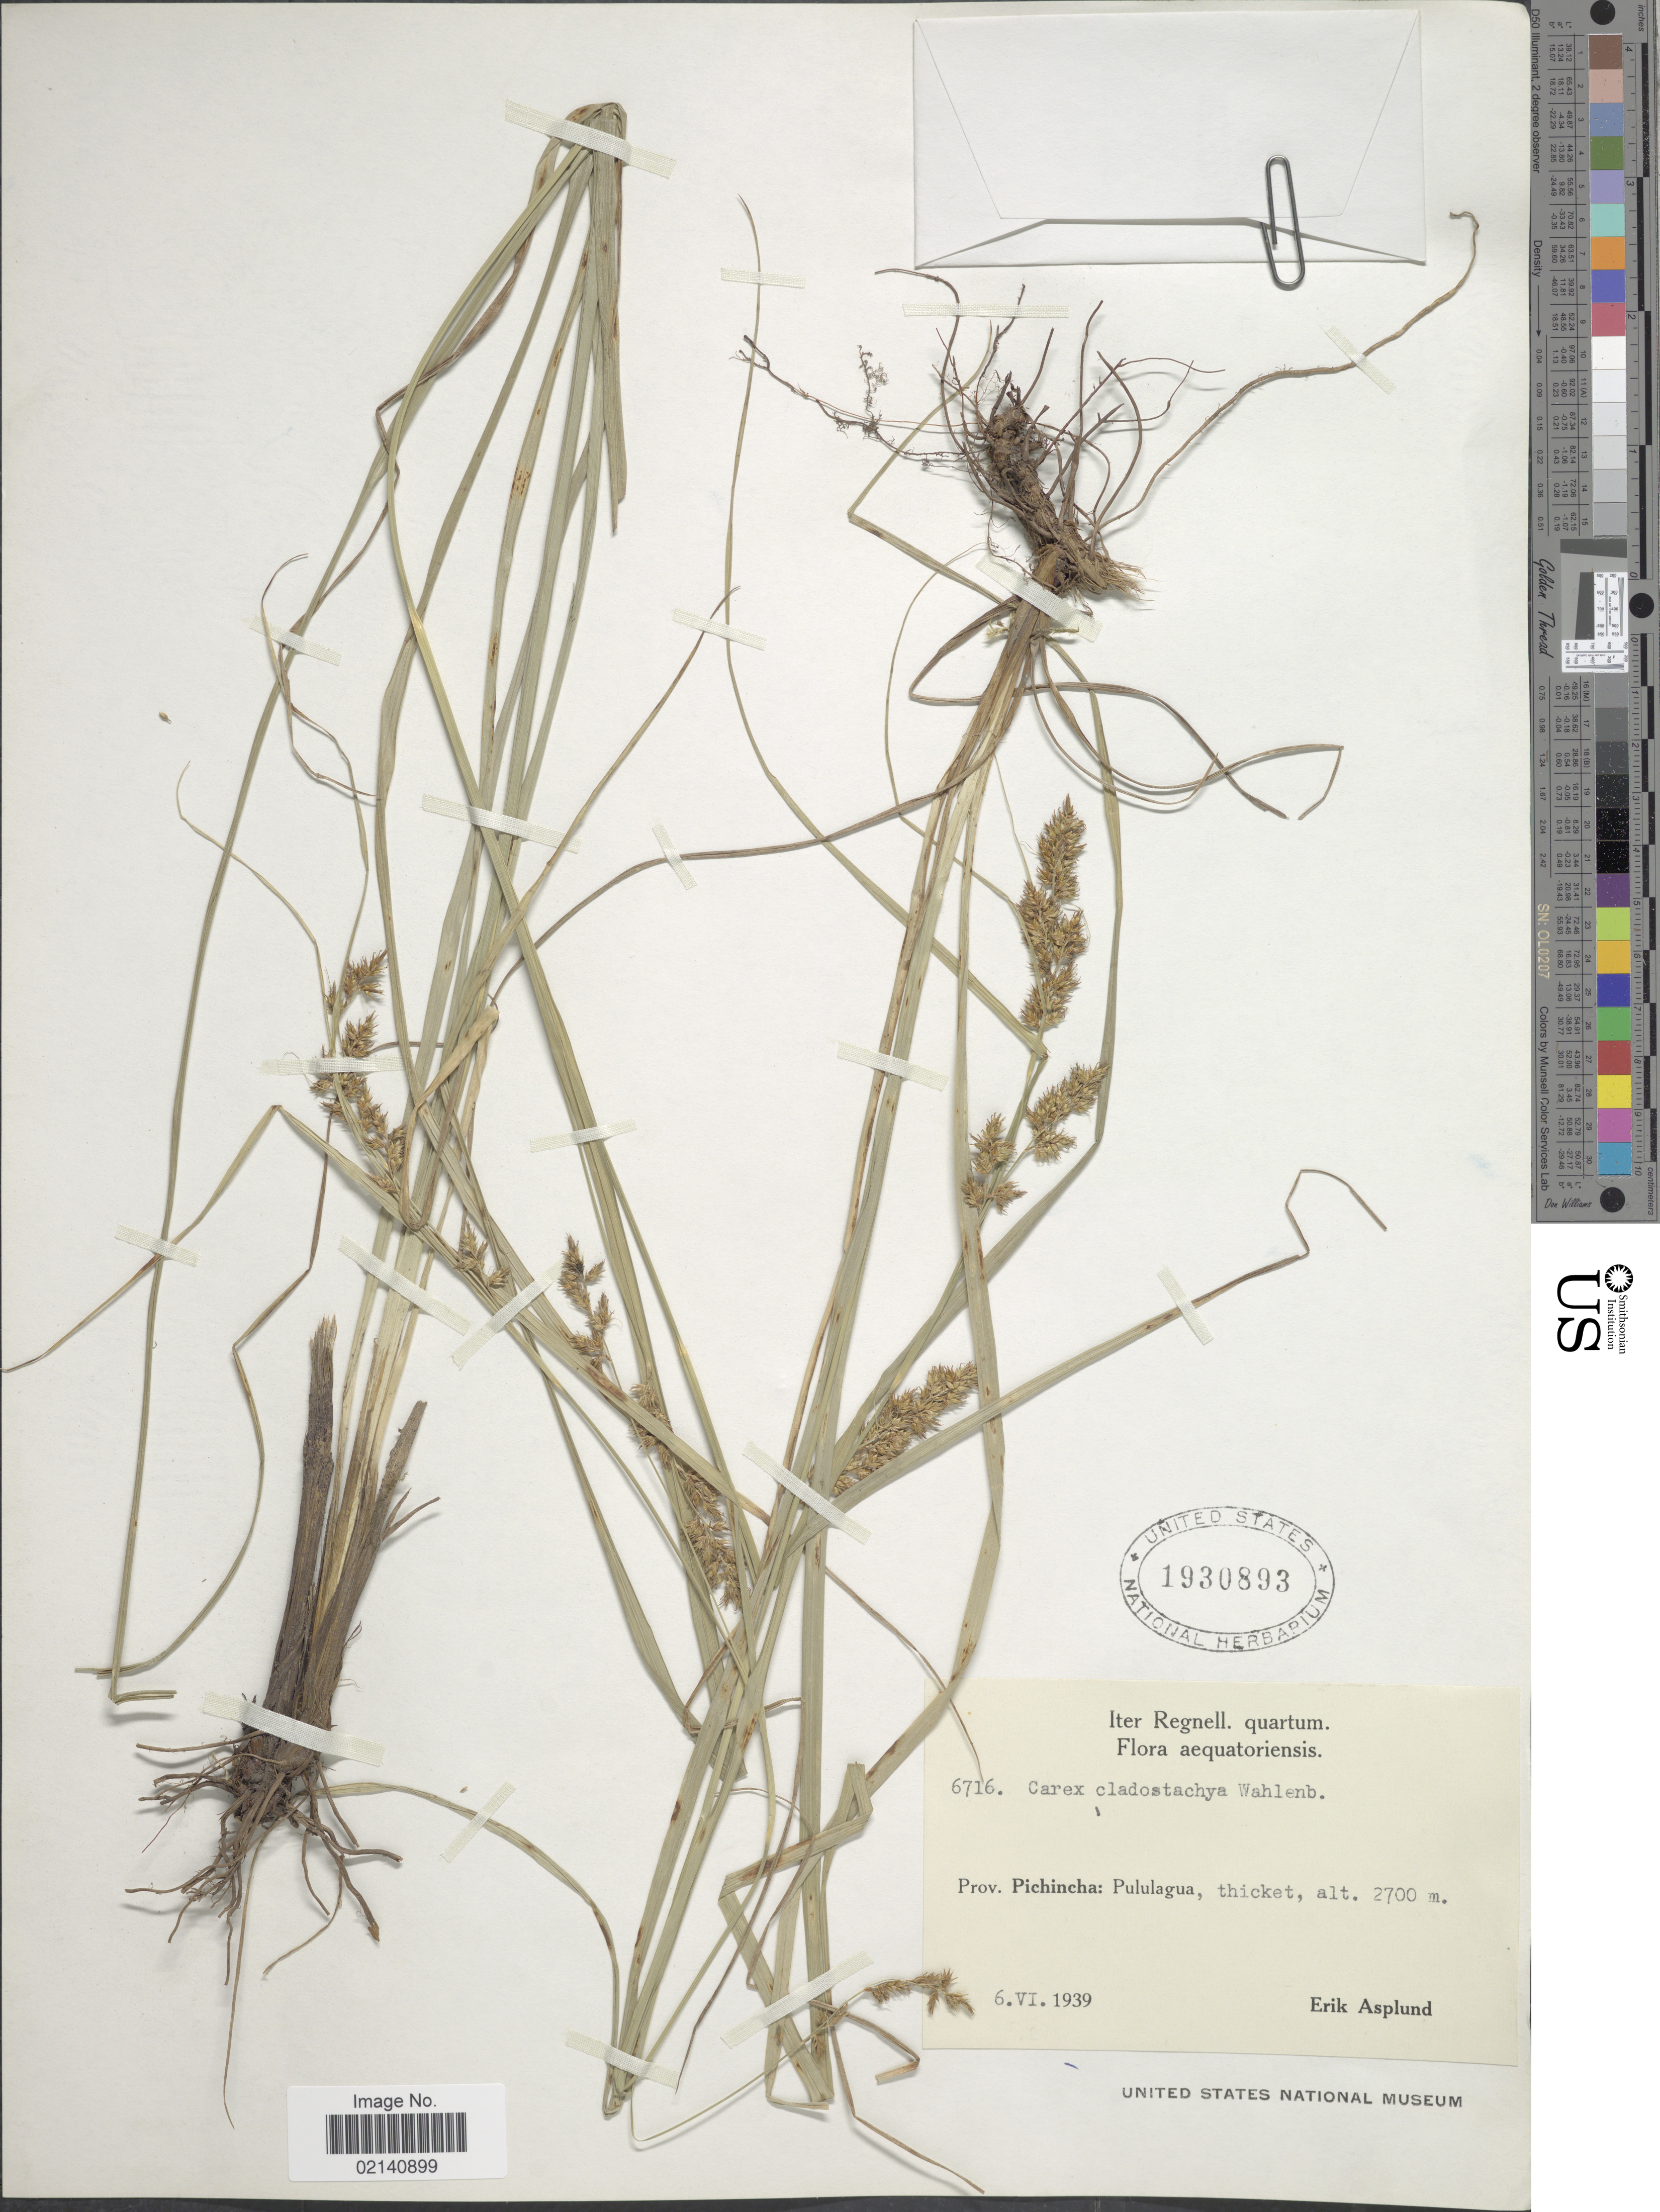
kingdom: Plantae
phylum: Tracheophyta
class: Liliopsida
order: Poales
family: Cyperaceae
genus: Carex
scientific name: Carex sodiroi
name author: Kük.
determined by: Jimnéz-Mejias, Pedro, (UPOS), Universidad Pablo de Olavide (SPAIN)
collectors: E. Asplund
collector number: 6716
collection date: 1939-06-06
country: Ecuador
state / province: Pichincha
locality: Pululagua, thicket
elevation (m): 2700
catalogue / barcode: US 1930893